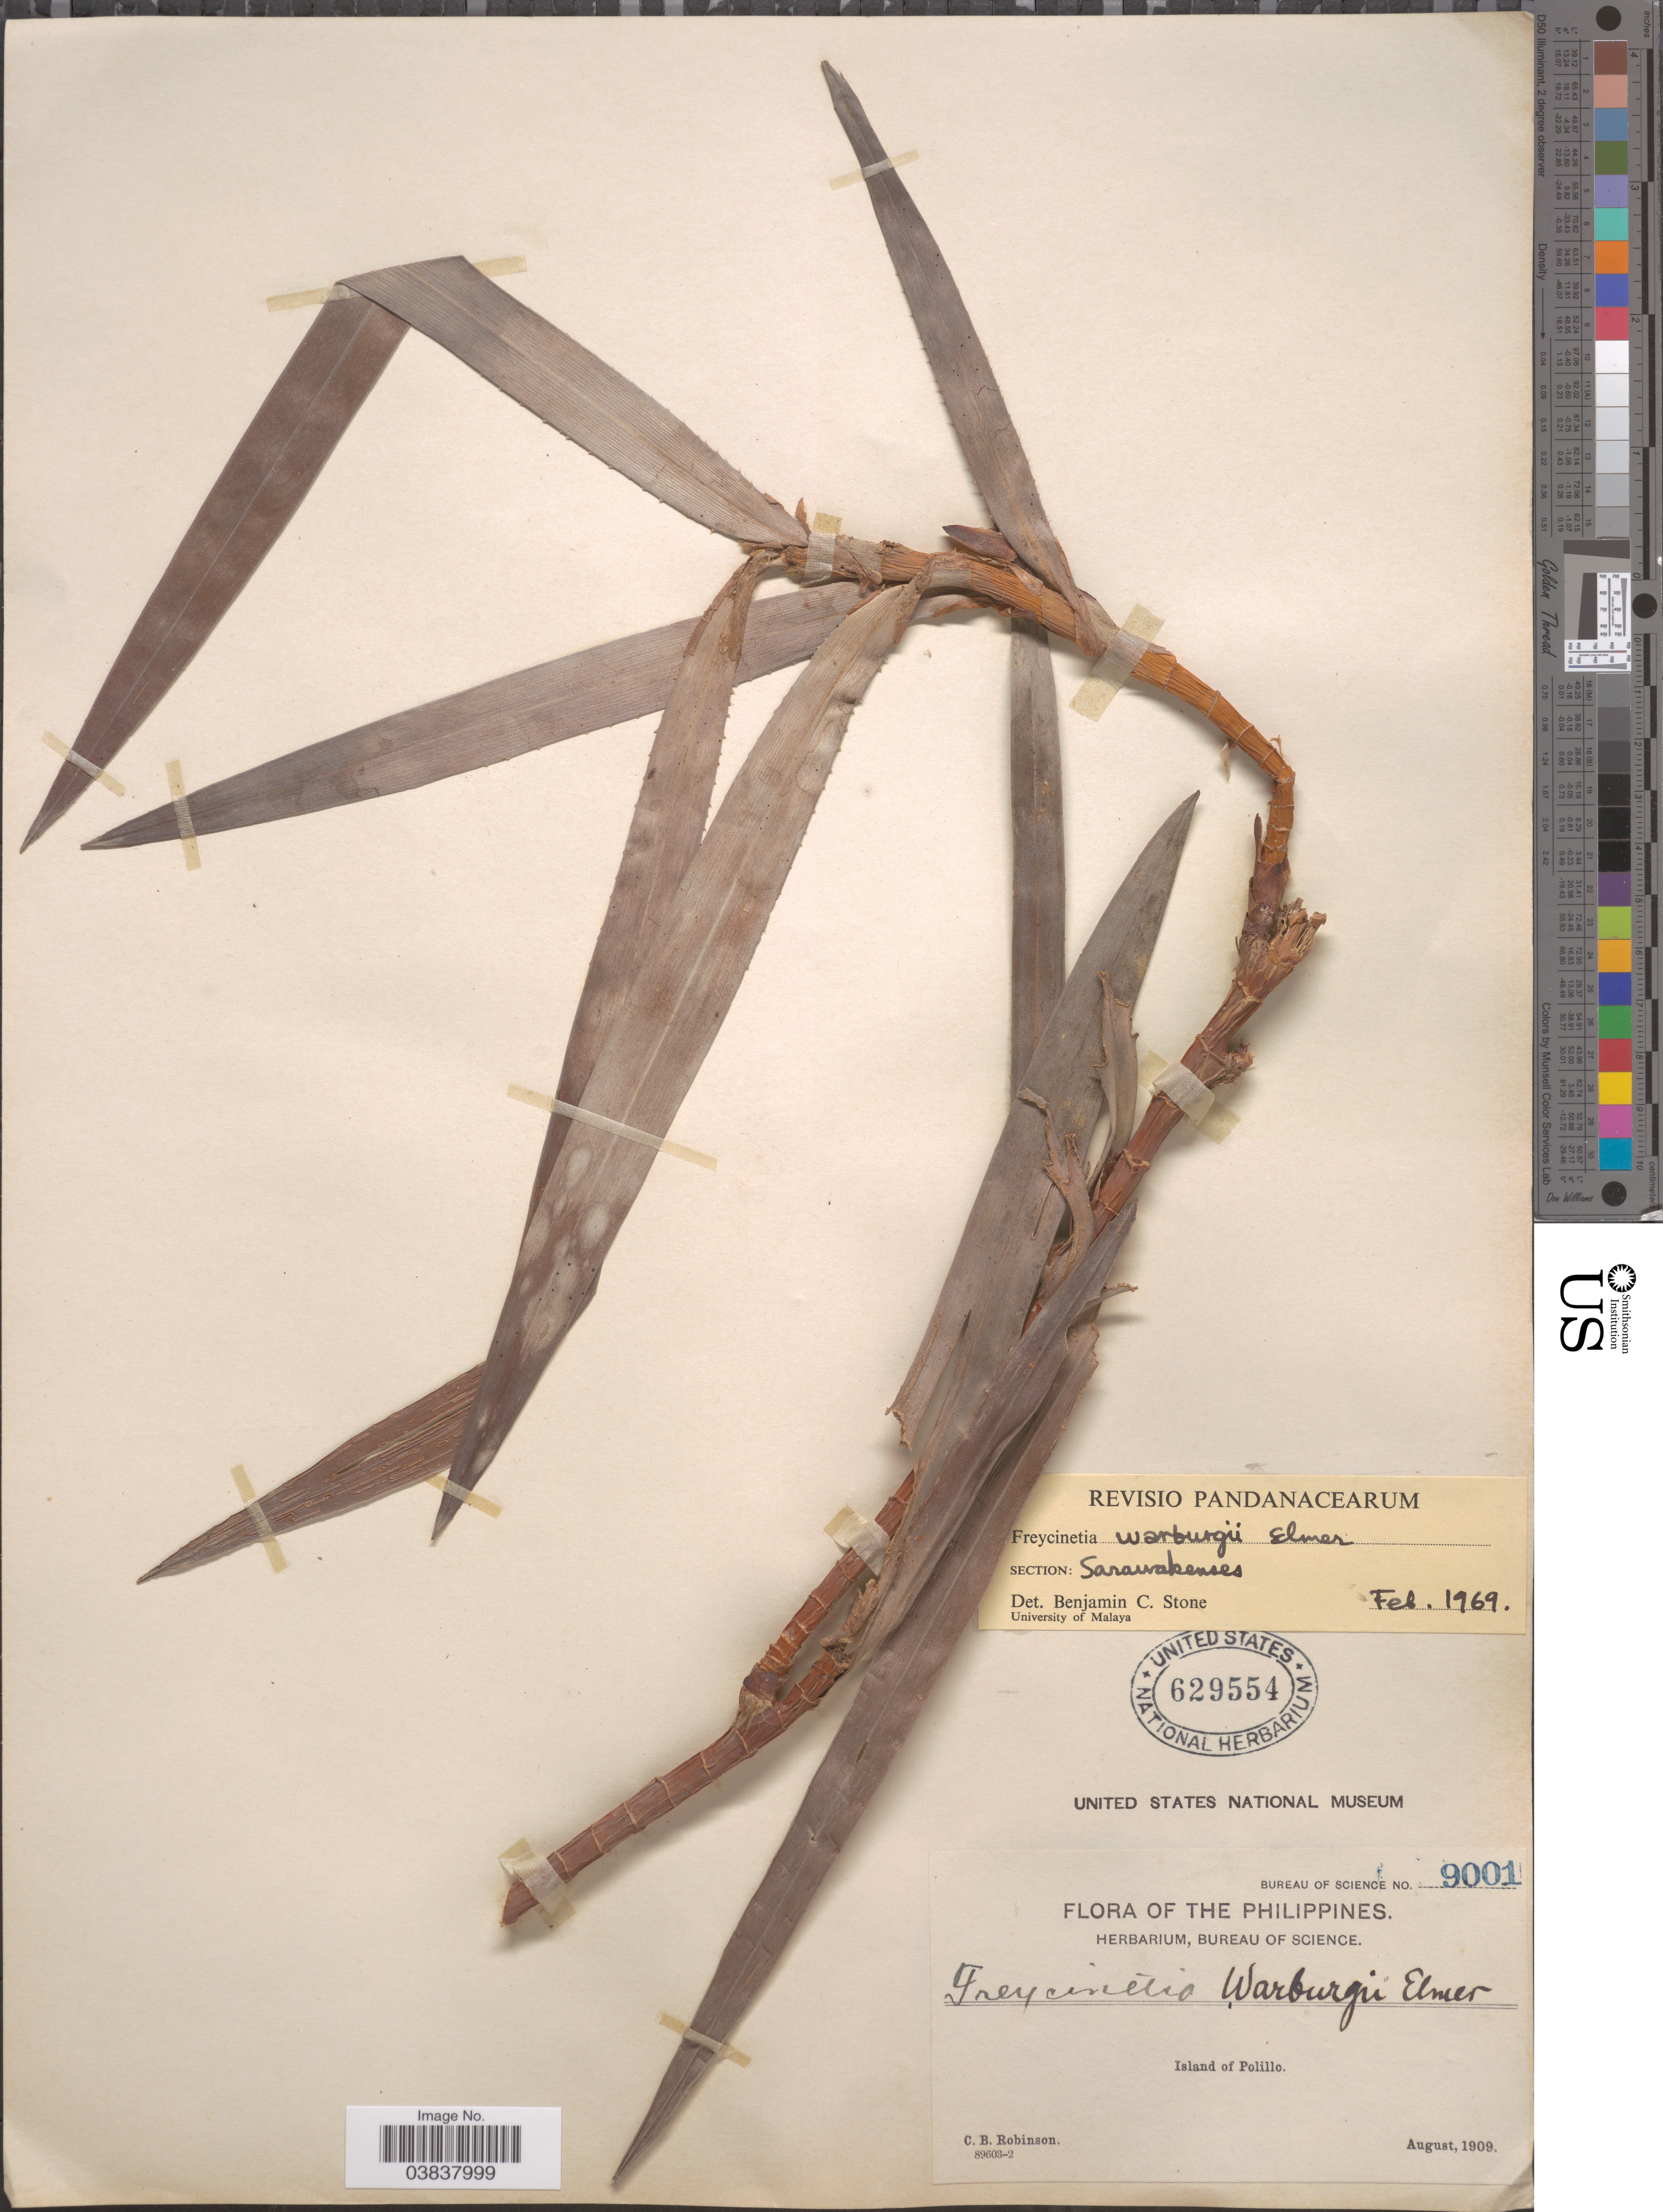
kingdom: Plantae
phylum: Tracheophyta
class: Liliopsida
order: Pandanales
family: Pandanaceae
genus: Freycinetia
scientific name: Freycinetia warburgii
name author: Elmer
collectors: C. Robinson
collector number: Bureau of Science 9001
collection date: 1909-08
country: Philippines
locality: Island of Polillo.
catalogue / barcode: US 629554